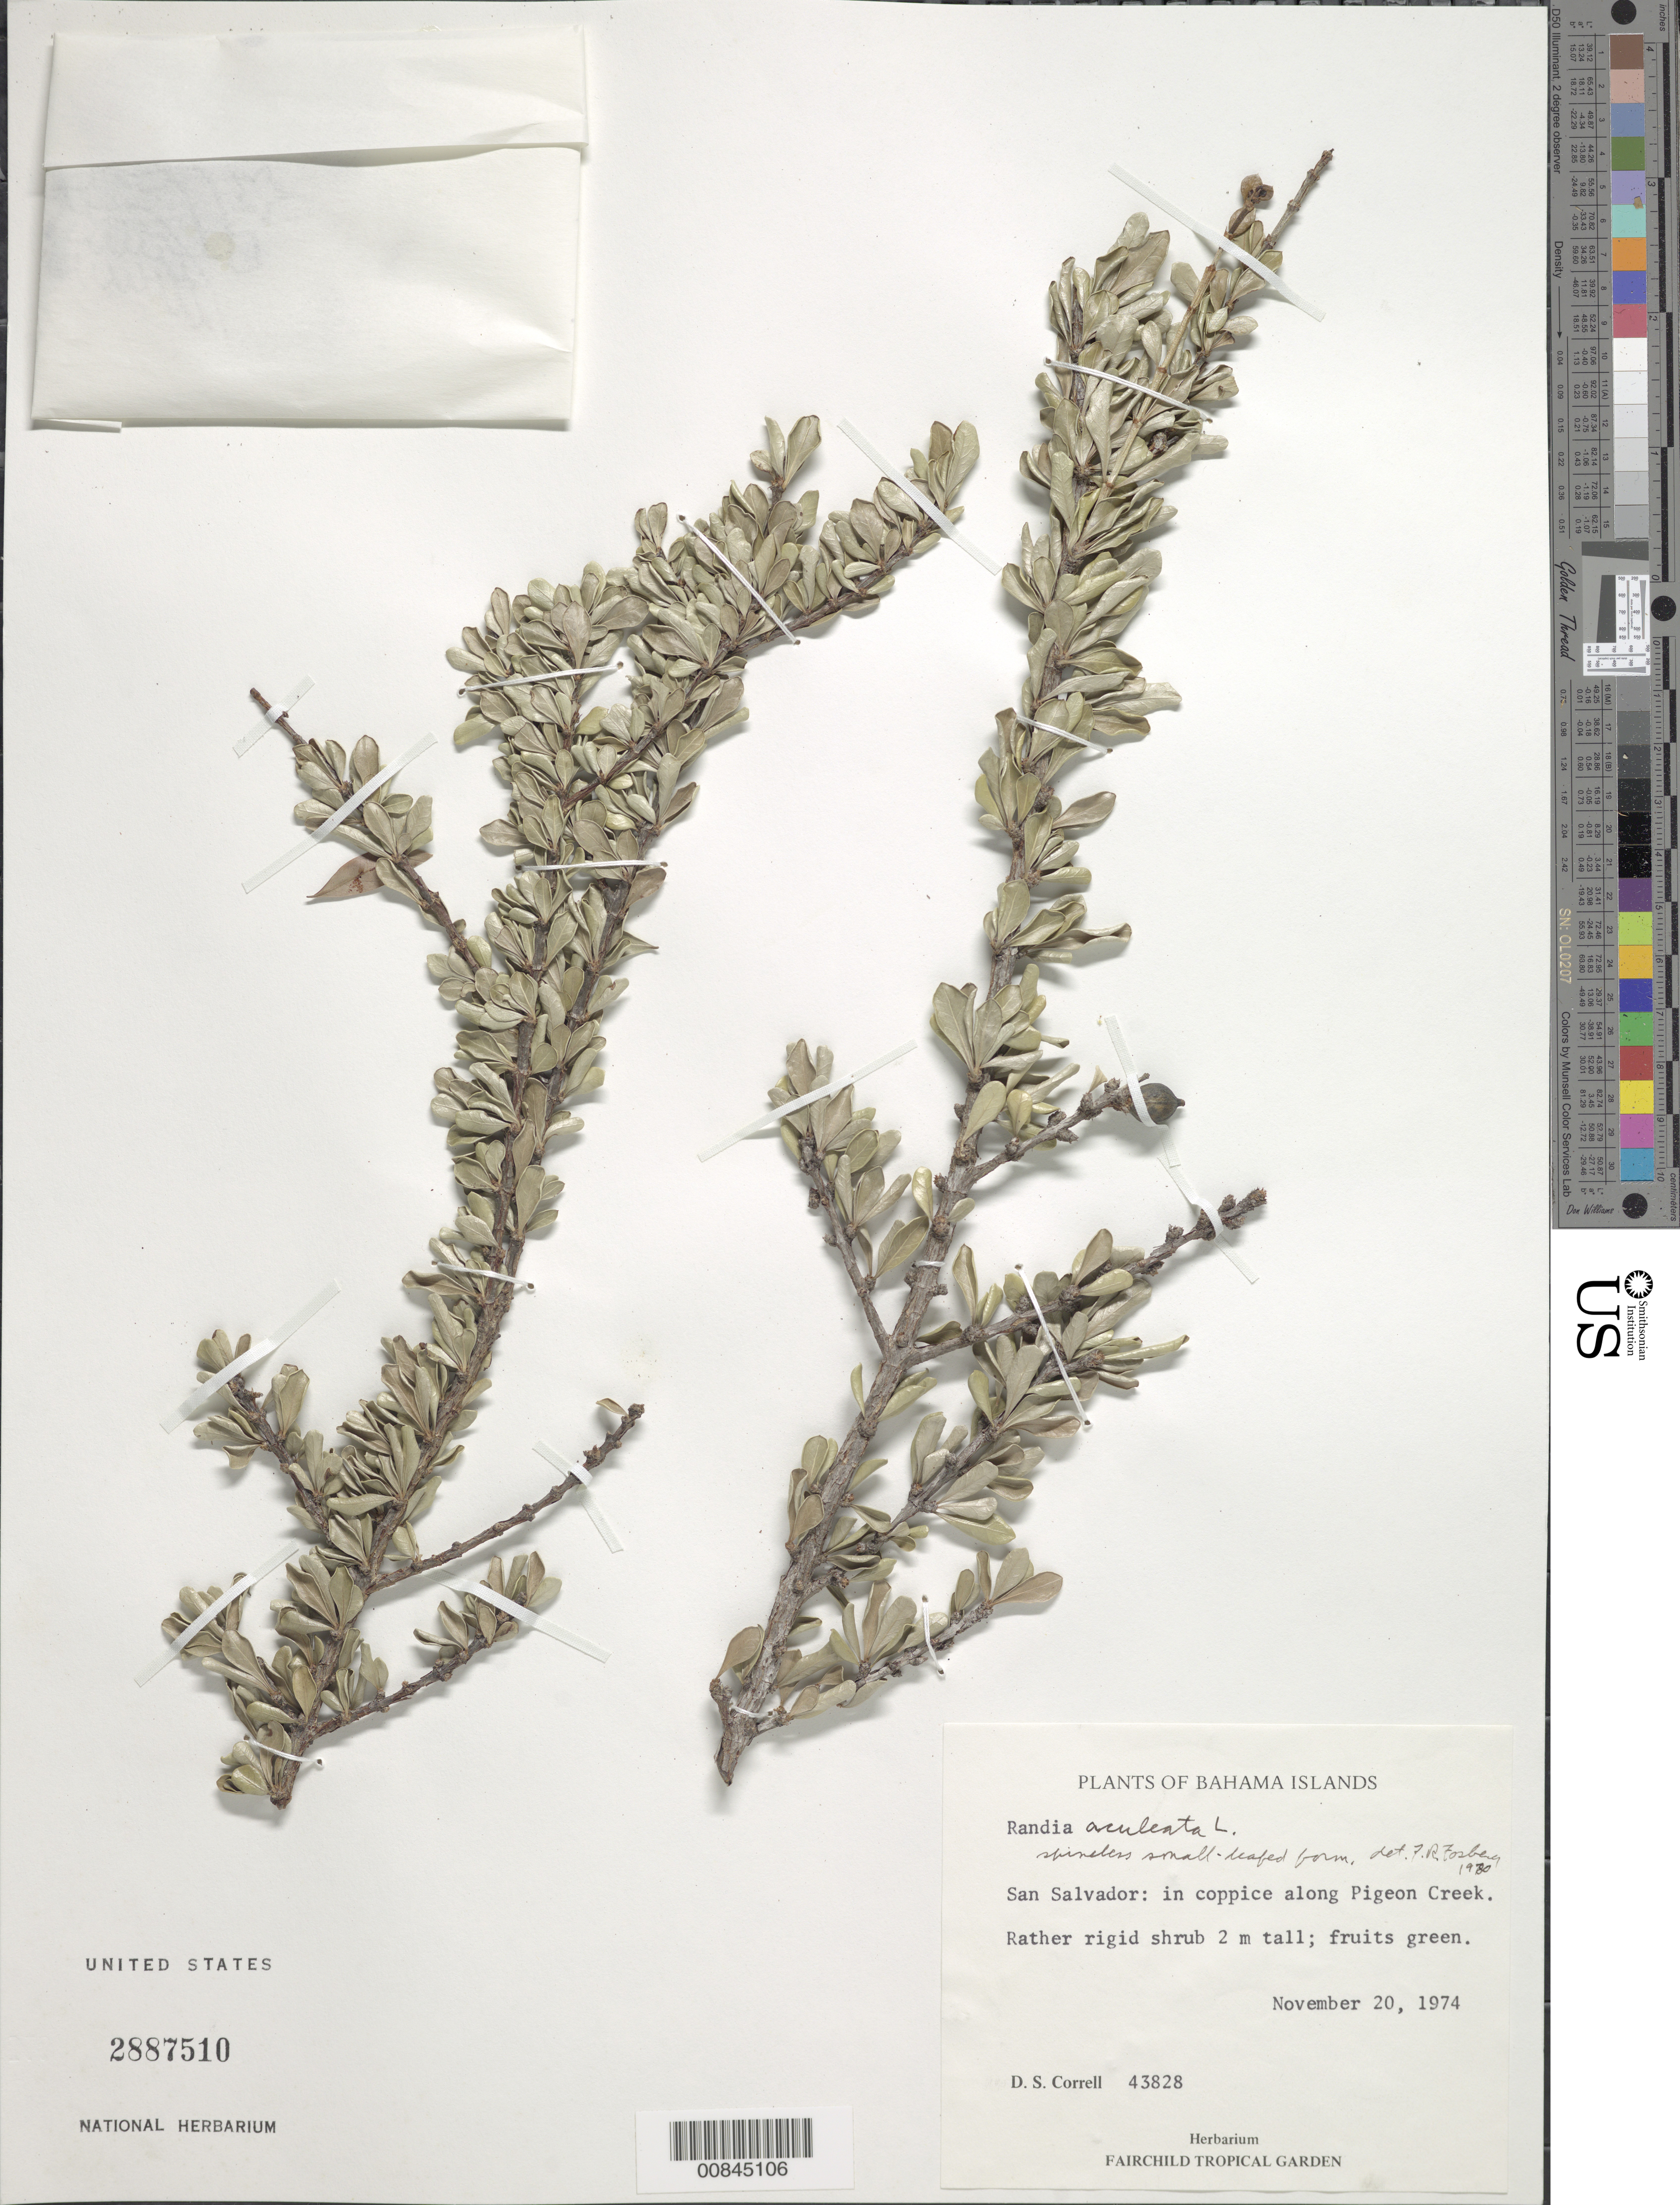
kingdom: Plantae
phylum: Tracheophyta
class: Magnoliopsida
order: Gentianales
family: Rubiaceae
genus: Randia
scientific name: Randia aculeata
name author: L.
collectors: D. S. Correll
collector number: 43828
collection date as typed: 20 Nov 1974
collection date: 1974-11-20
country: Bahamas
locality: San Salvador: along Pigeon Creek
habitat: In coppice along creek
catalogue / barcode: US 2887510